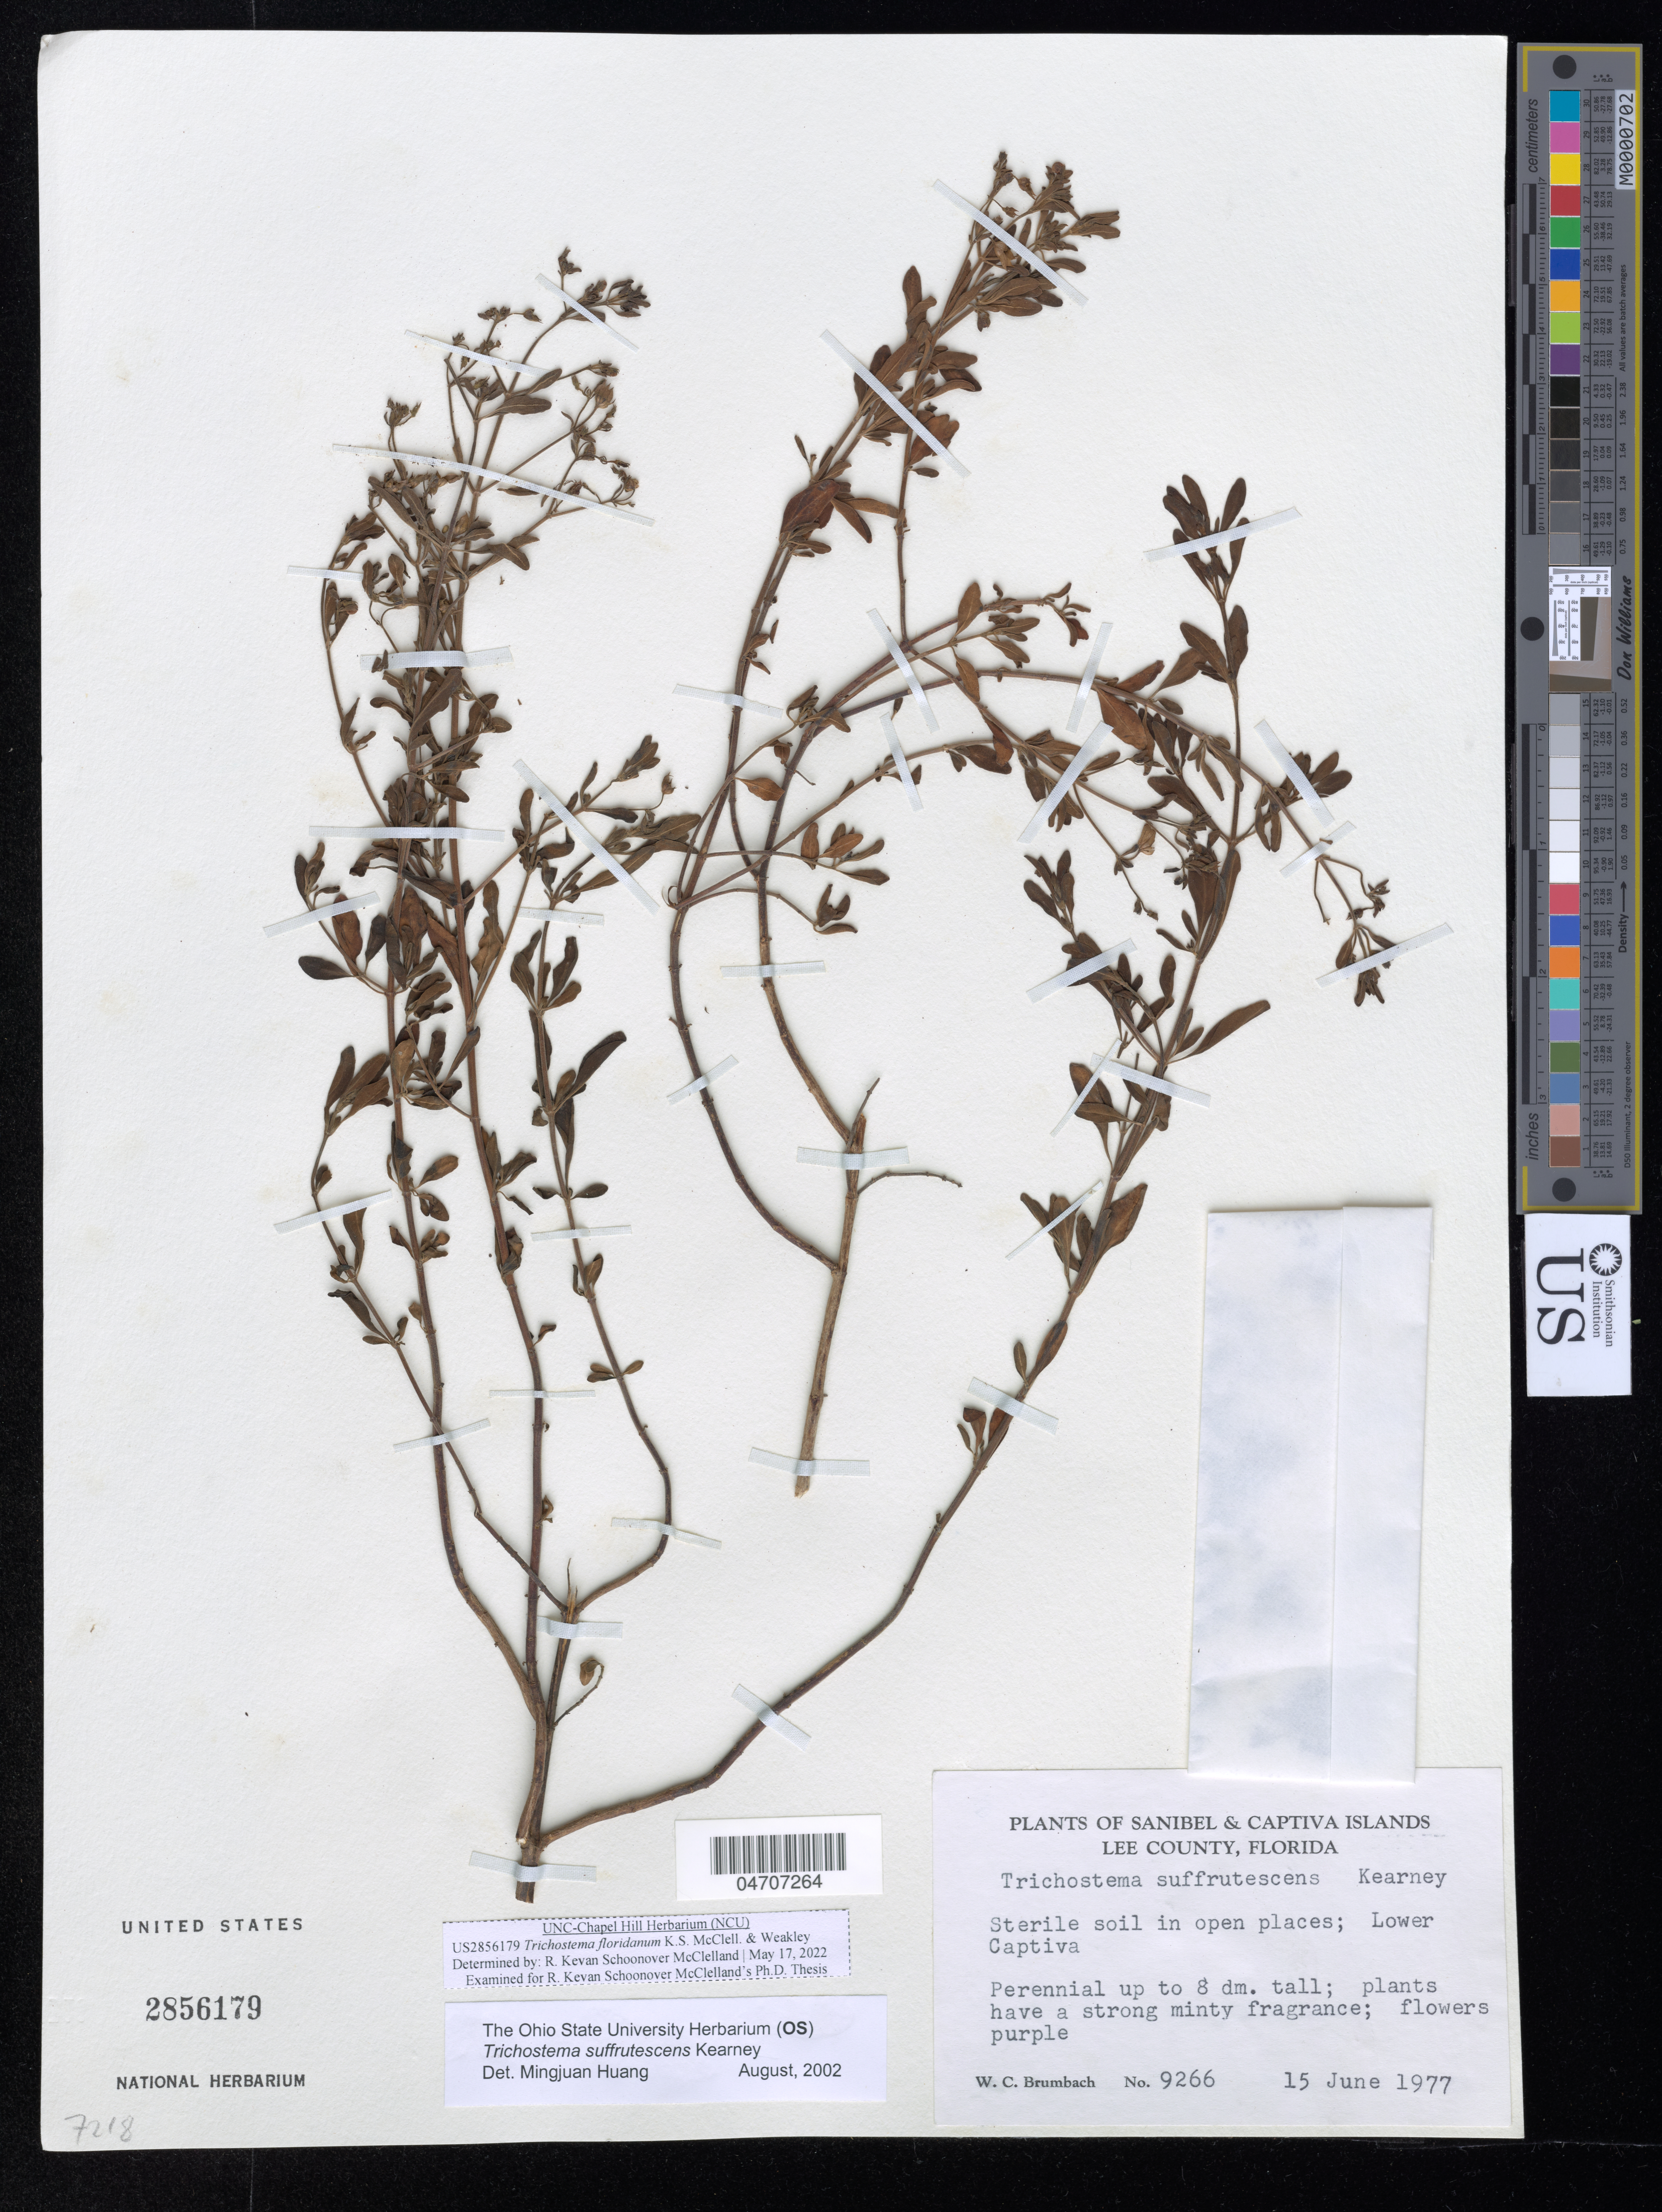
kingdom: Plantae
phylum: Tracheophyta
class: Magnoliopsida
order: Lamiales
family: Lamiaceae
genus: Trichostema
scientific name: Trichostema floridanum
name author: K. S. McClell. & Weakley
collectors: W. C. Brumbach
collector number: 9266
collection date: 1977-06-15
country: United States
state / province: Florida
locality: Sanibel & Captiva Islands. Lee County. Lower Captiva.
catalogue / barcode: US 2856179